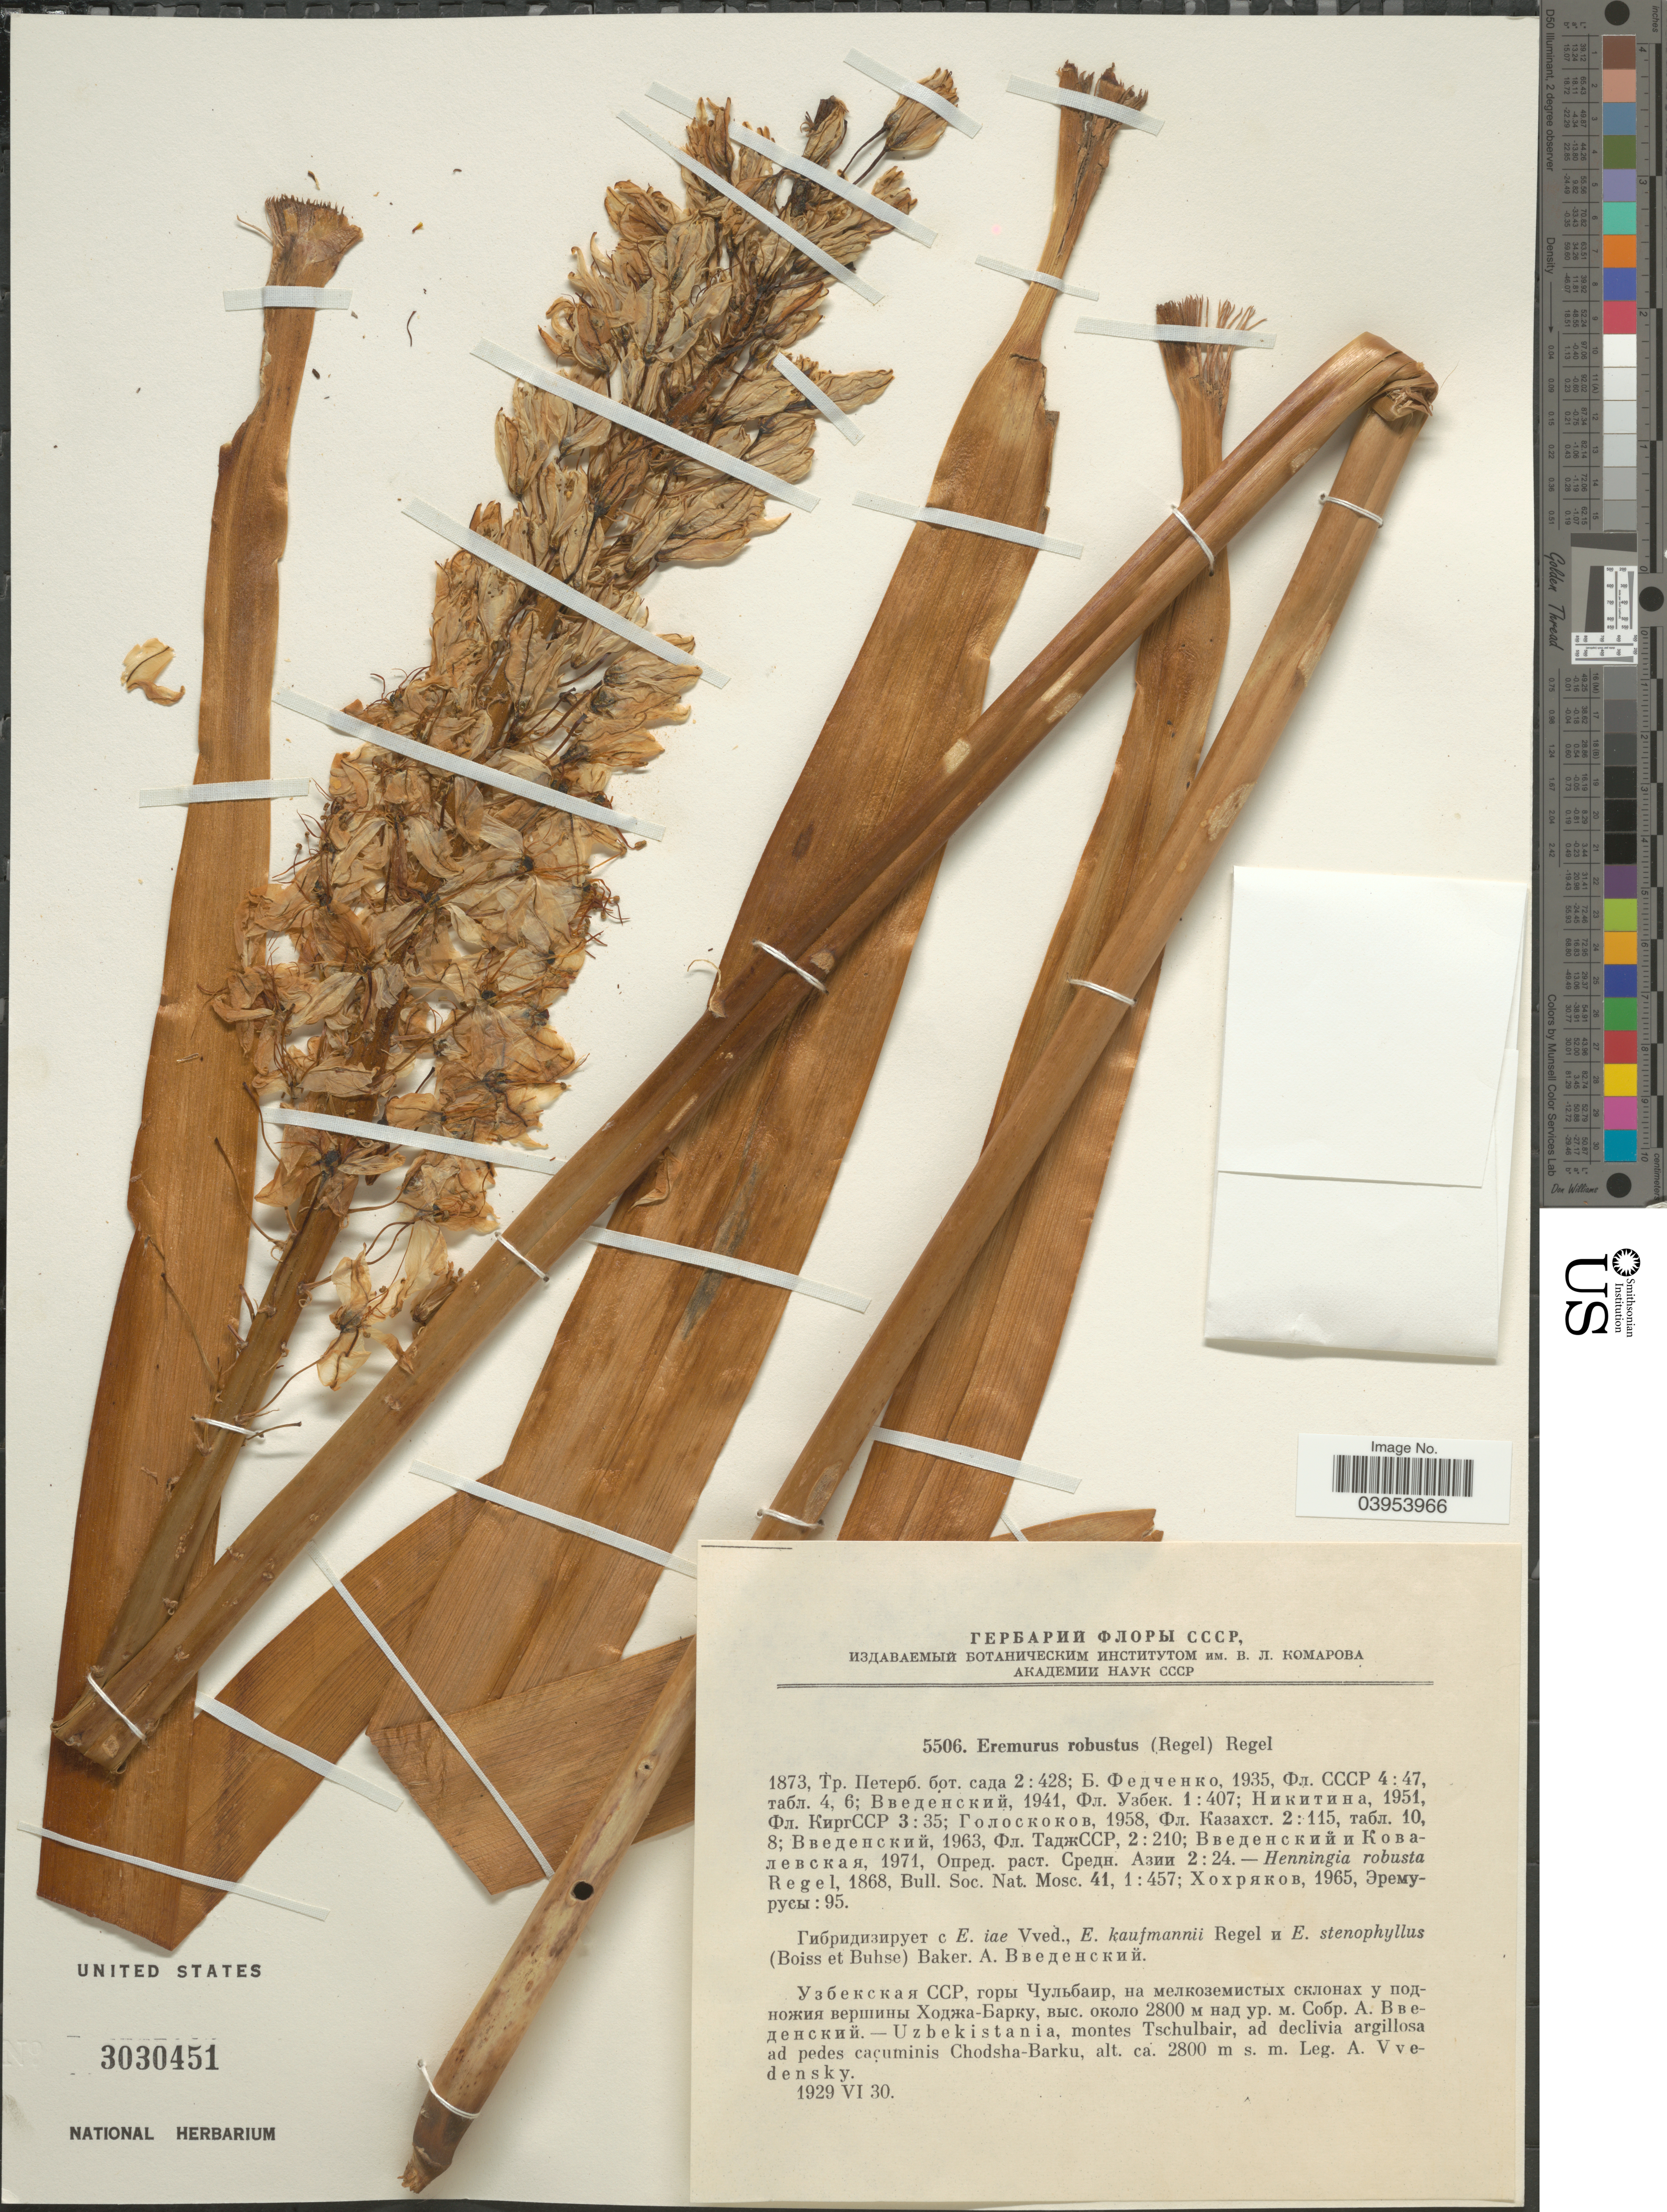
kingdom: Plantae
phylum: Tracheophyta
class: Liliopsida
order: Asparagales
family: Asphodelaceae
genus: Eremurus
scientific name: Eremurus robustus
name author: (Regel) Regel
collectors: A. Vvedensky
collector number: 5506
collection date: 1929-06-30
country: Uzbekistan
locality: Montes Tschulbair, ad declivia argillosa ad pedes cacuminis Chodsha-Barku.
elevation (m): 2800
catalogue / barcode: US 3030451